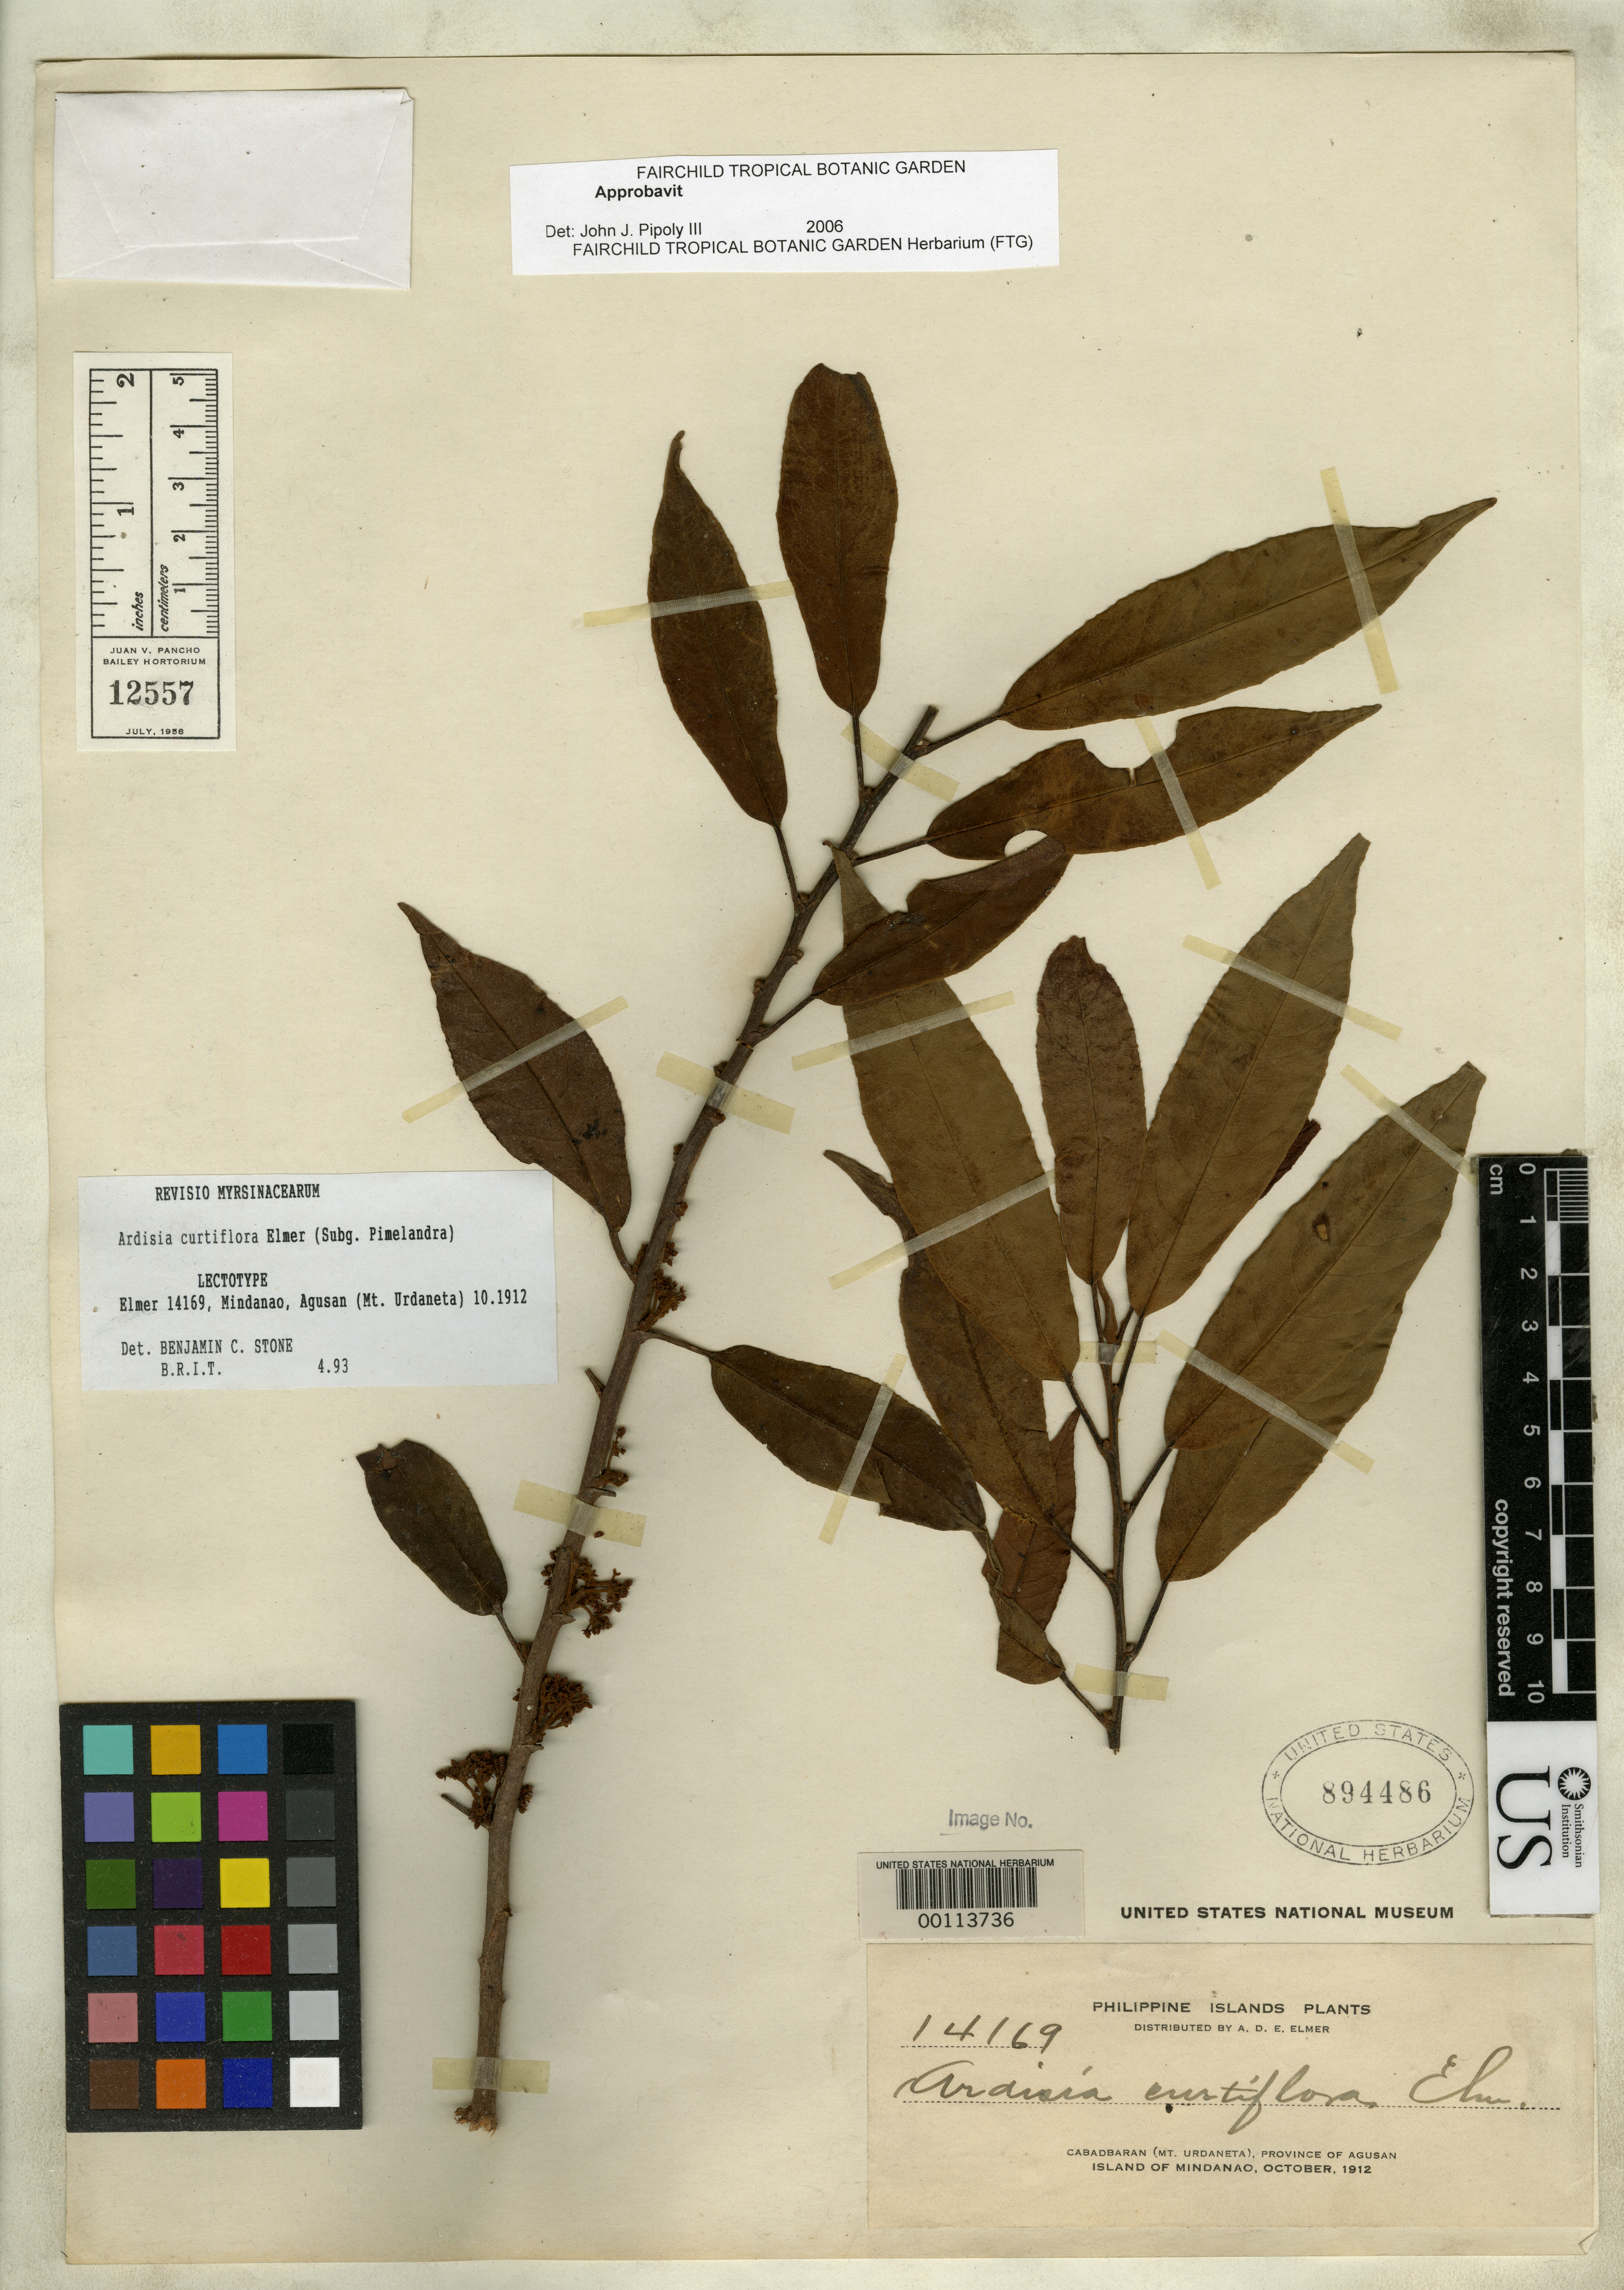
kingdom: Plantae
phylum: Tracheophyta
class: Magnoliopsida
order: Ericales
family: Primulaceae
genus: Ardisia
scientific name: Ardisia curtiflora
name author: Elmer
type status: Isotype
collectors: A. D. E. Elmer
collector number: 14169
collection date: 1912-10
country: Philippines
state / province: Caraga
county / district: Agusan del Norte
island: Mindanao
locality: Cabadbaran (Mt. Urdaneta), Province of Agusan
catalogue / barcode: US 894486